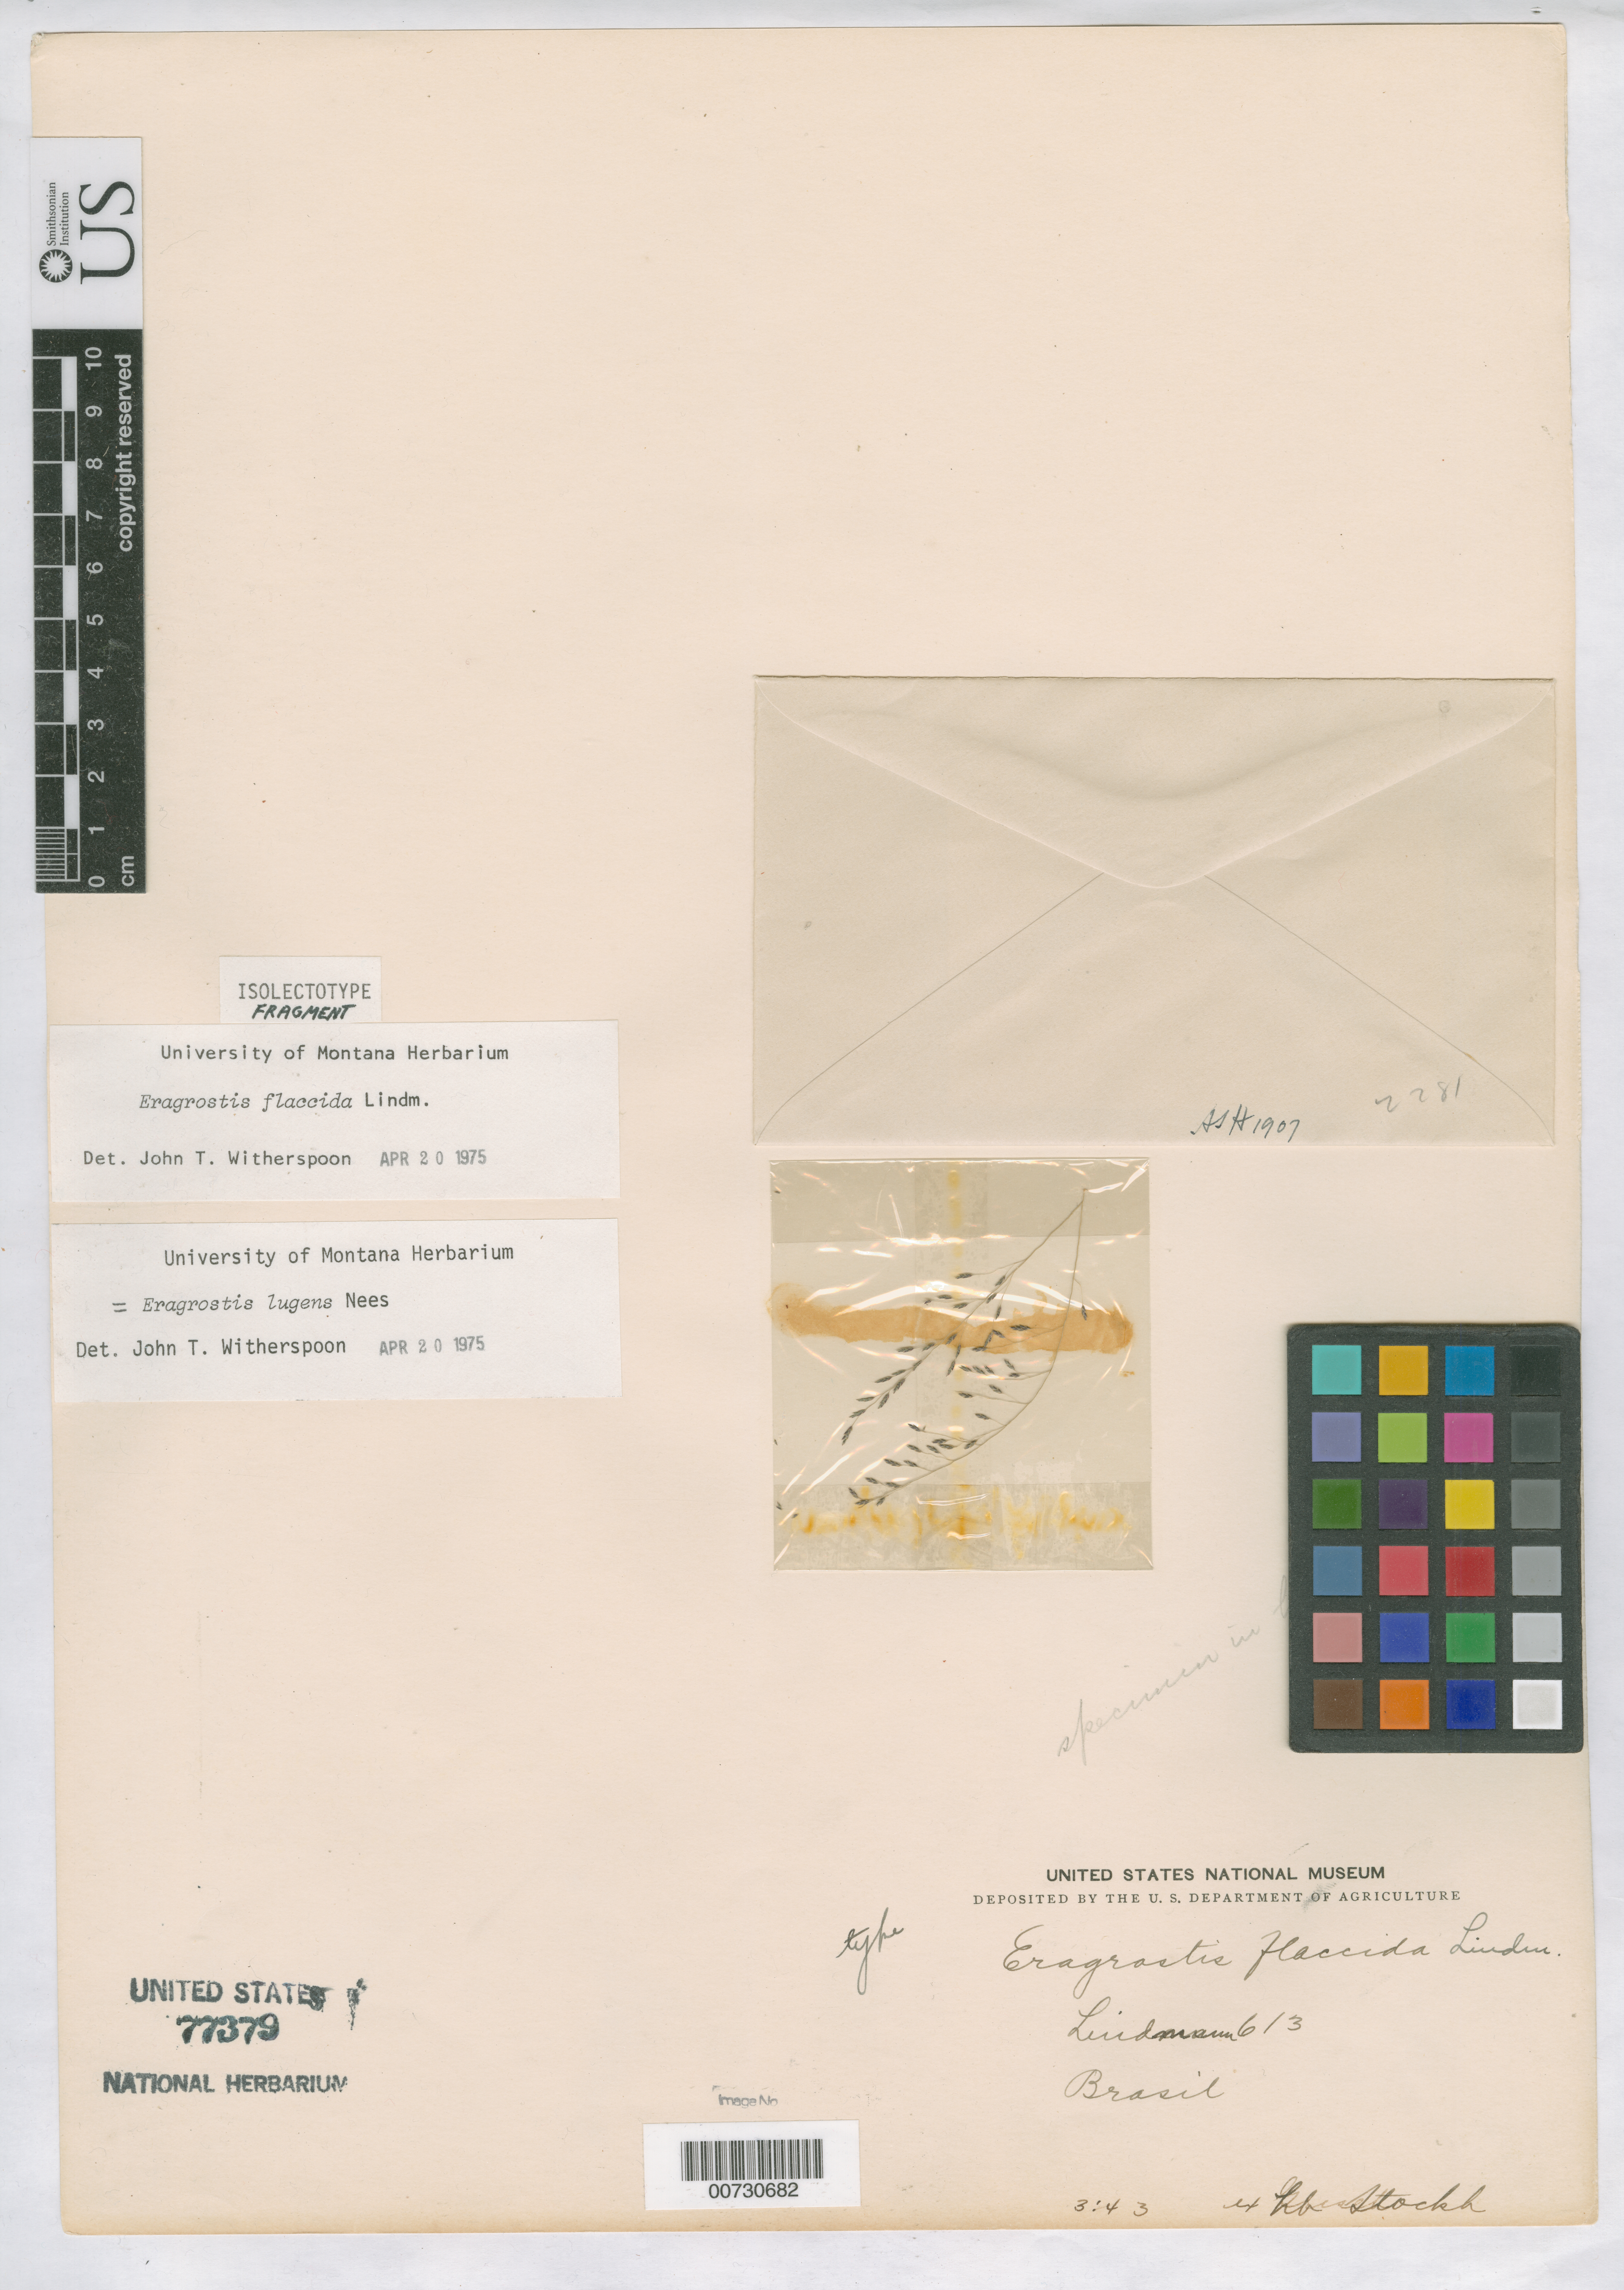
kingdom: Plantae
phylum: Tracheophyta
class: Liliopsida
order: Poales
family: Poaceae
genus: Eragrostis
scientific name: Eragrostis flaccida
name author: Lindm.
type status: Type Collection; Isolectotype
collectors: C. A. M. Lindman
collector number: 613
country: Brazil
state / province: Minas Gerais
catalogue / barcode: US 77379